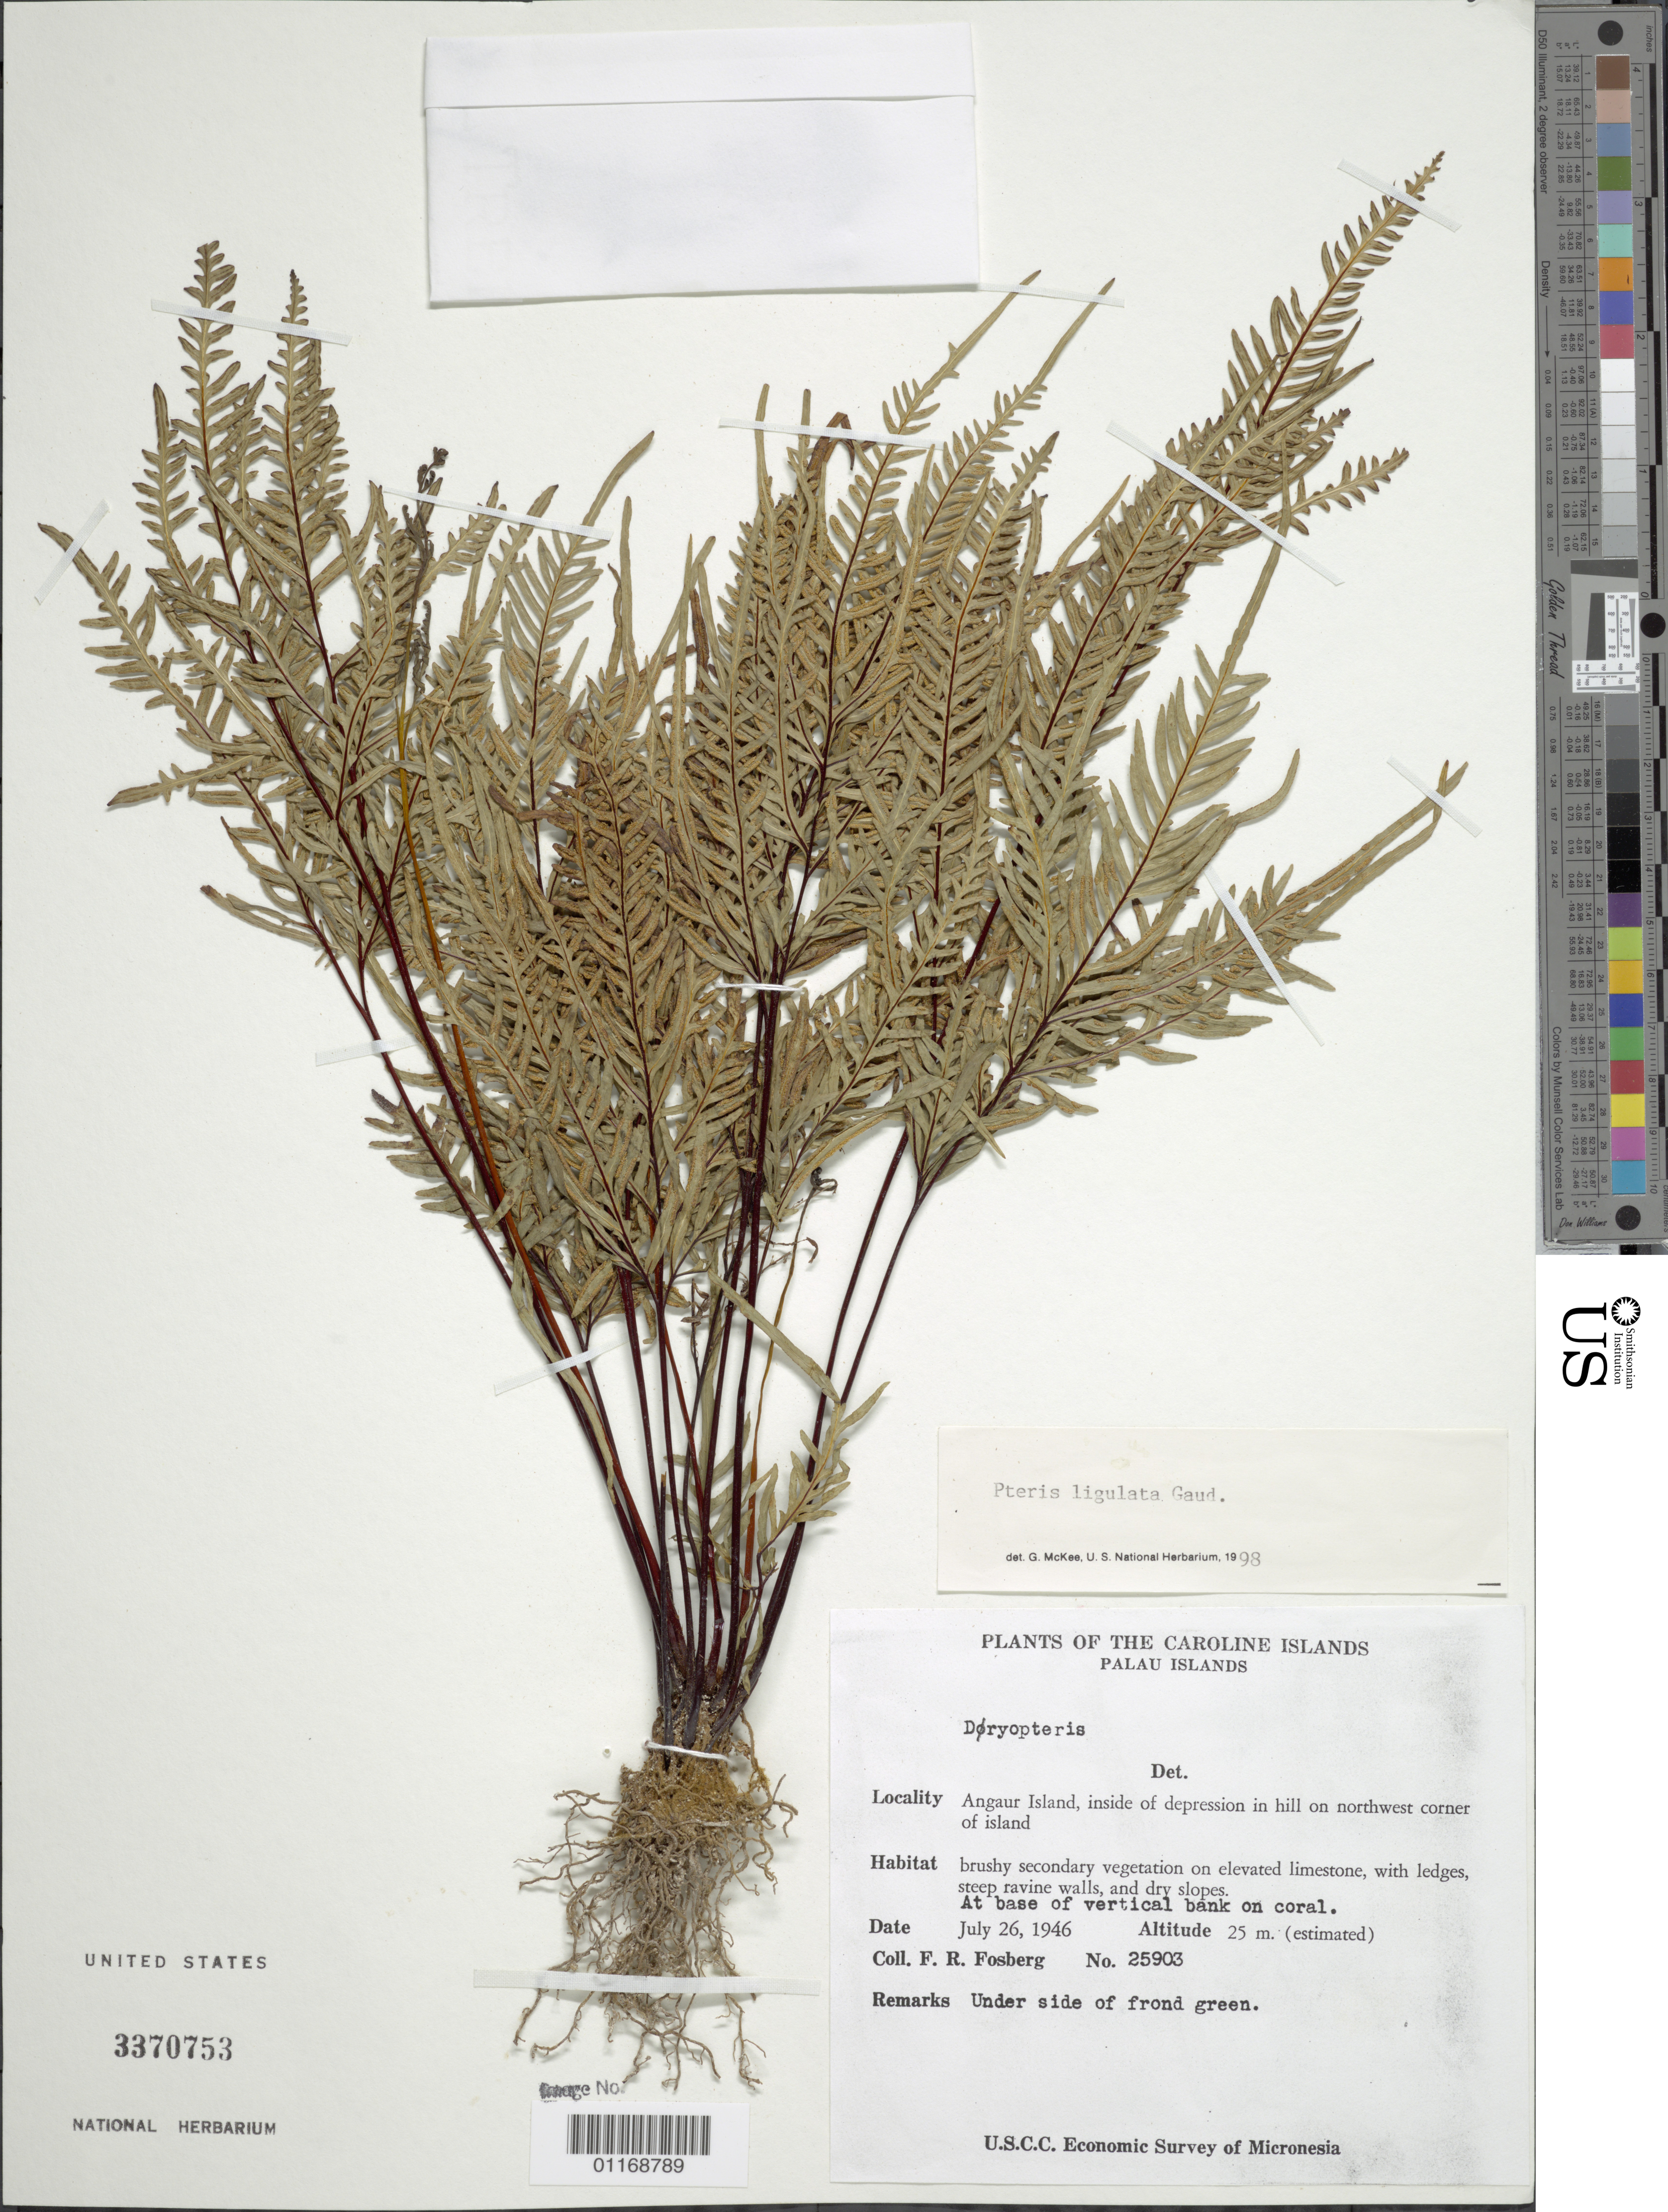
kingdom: Plantae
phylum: Tracheophyta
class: Polypodiopsida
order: Polypodiales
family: Pteridaceae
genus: Pteris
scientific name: Pteris ligulata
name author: Gaudich.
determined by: McKee, G. S., (US), NMNH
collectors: F. R. Fosberg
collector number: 25903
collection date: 1946-07-26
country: Palau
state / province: Angaur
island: Ngeaur [Angaur]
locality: inside of depression in hill on northwest corner of island.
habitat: Brushy secondary vegetation on elevated limestone, with ledges, at base of vertical bank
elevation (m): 25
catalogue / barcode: US 3370753